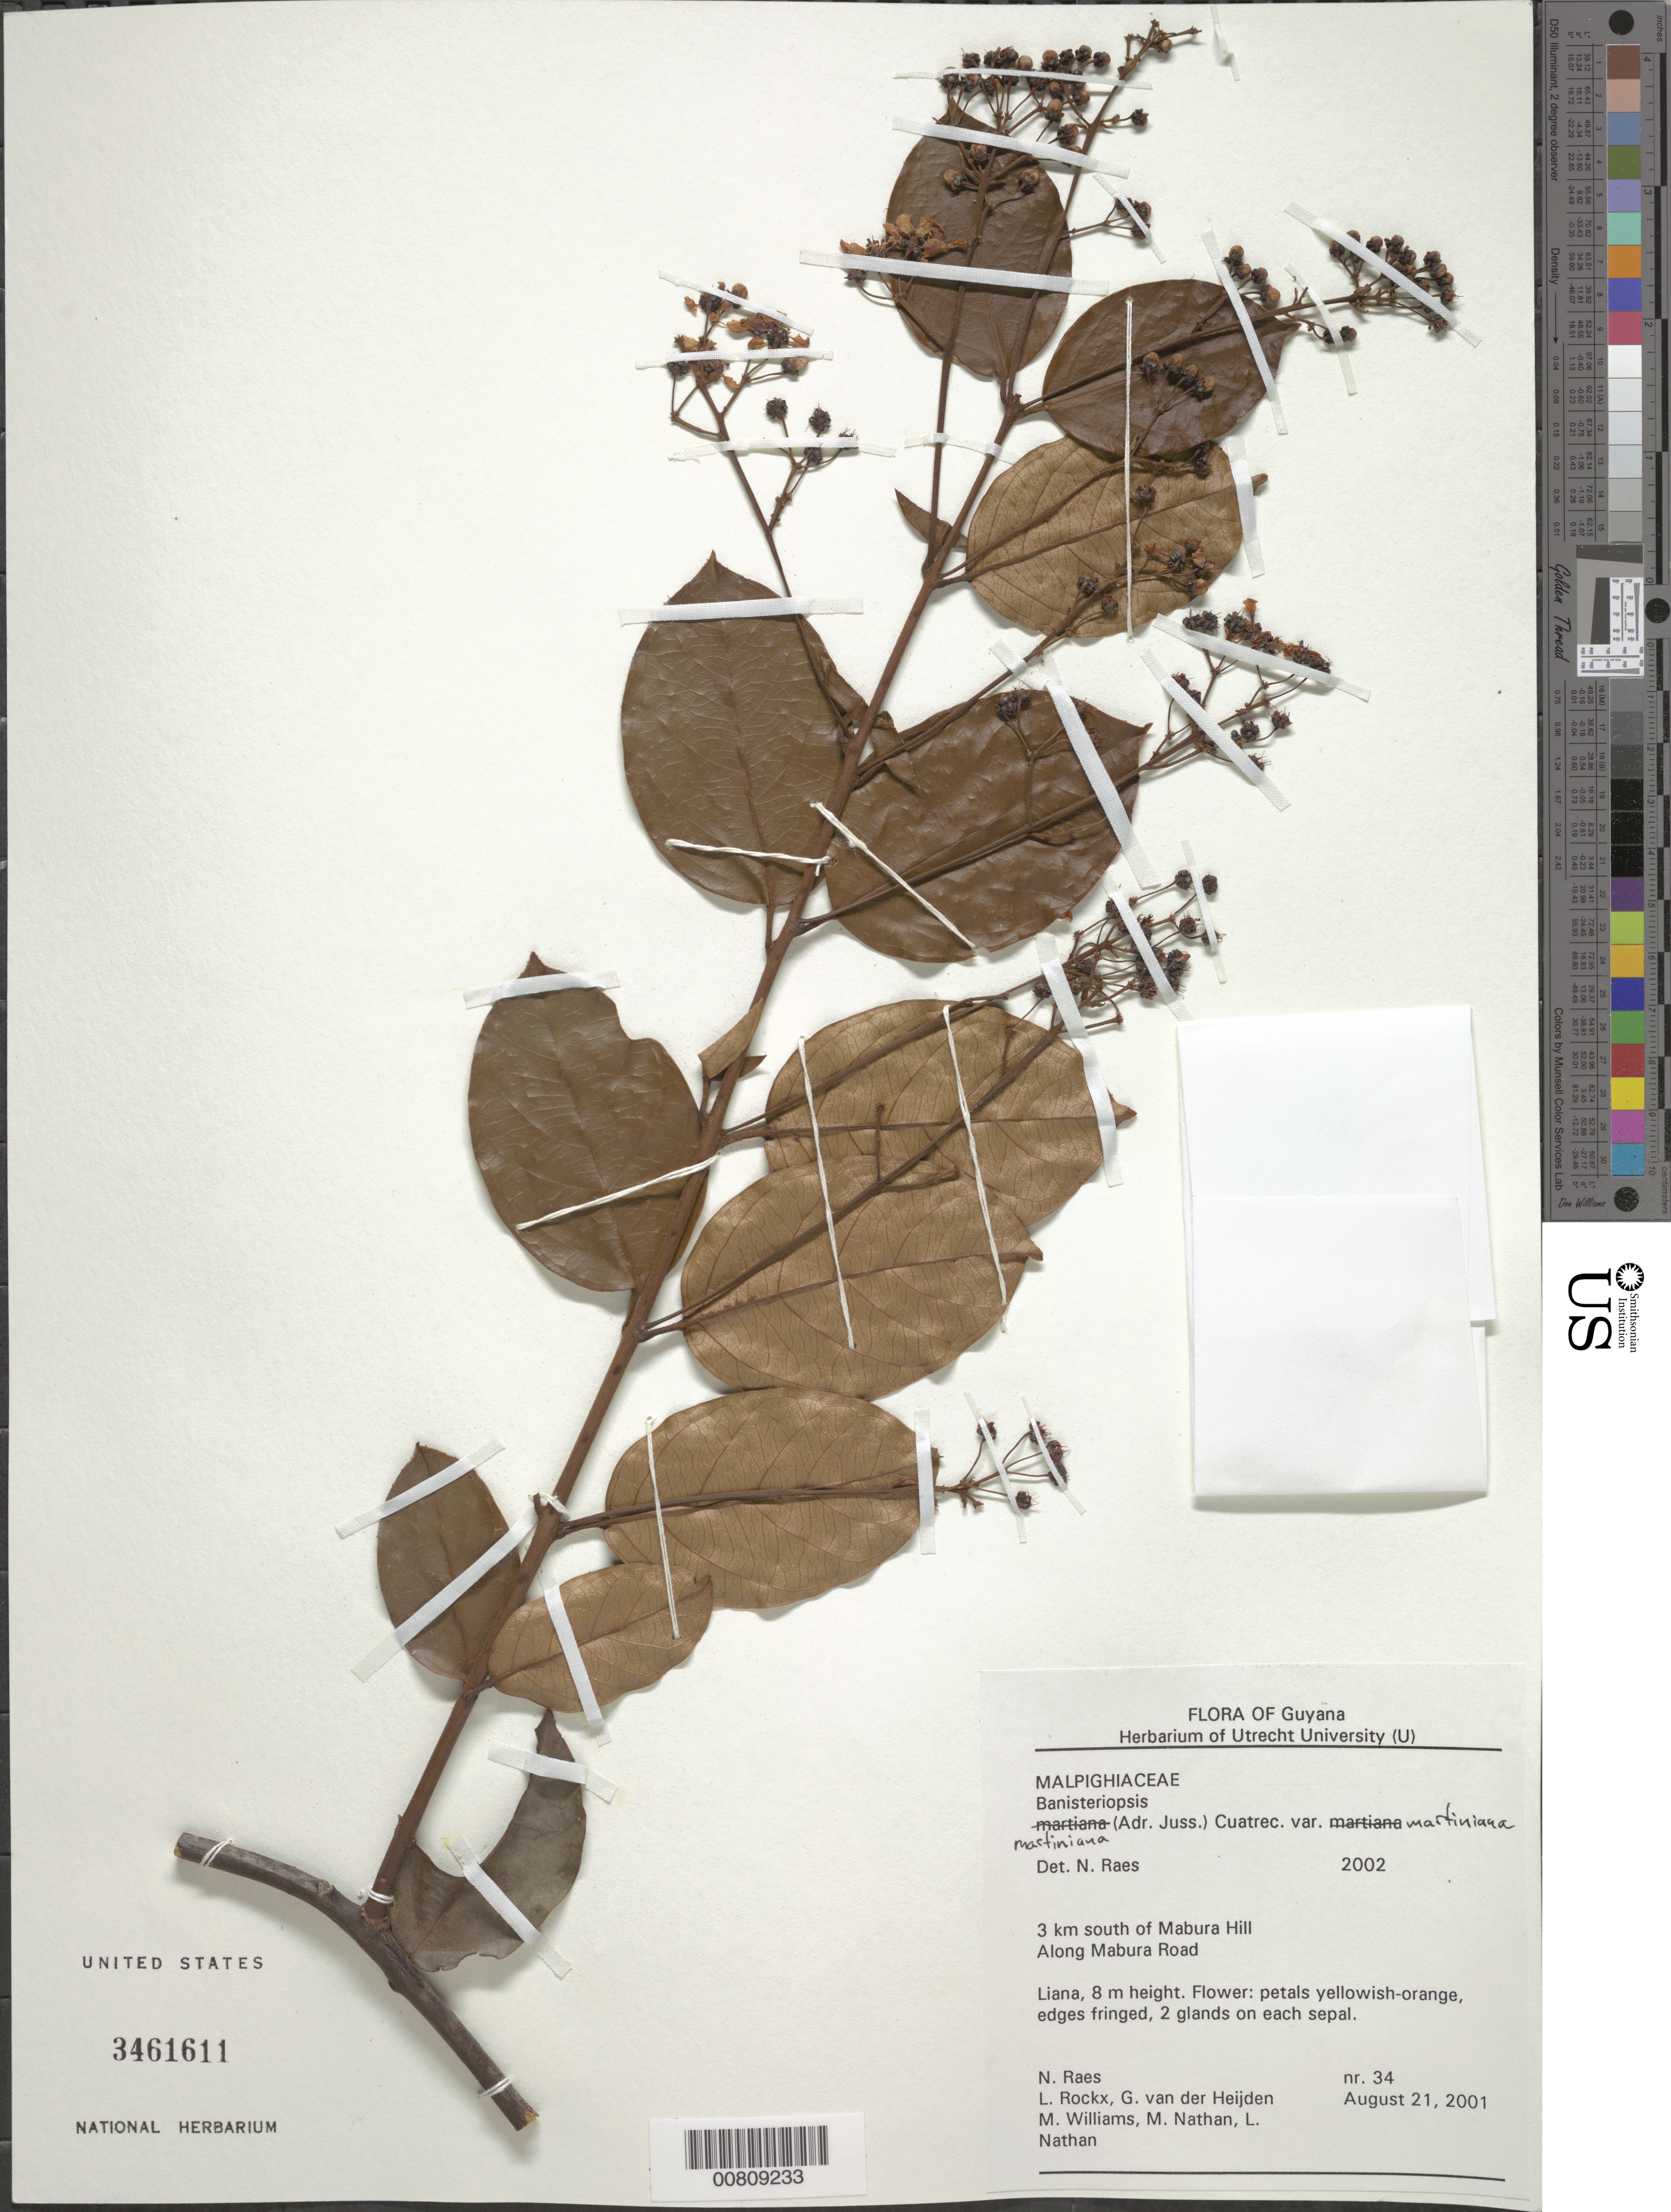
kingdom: Plantae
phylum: Tracheophyta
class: Magnoliopsida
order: Malpighiales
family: Malpighiaceae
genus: Banisteriopsis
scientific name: Banisteriopsis martiniana var. martiniana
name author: (A. Juss.) Cuatrec.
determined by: Raes, N.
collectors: N. Raes, L. Rockx, G. van der Heijden, M. Williams, M. Nathan & L. Nathan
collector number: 34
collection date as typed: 21-Aug-01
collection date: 2001-08-21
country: Guyana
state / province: U. Demerara-Berbice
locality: Mabura Hill, 3 km S of, along Mabura Road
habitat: Roadside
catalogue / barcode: US 3461611